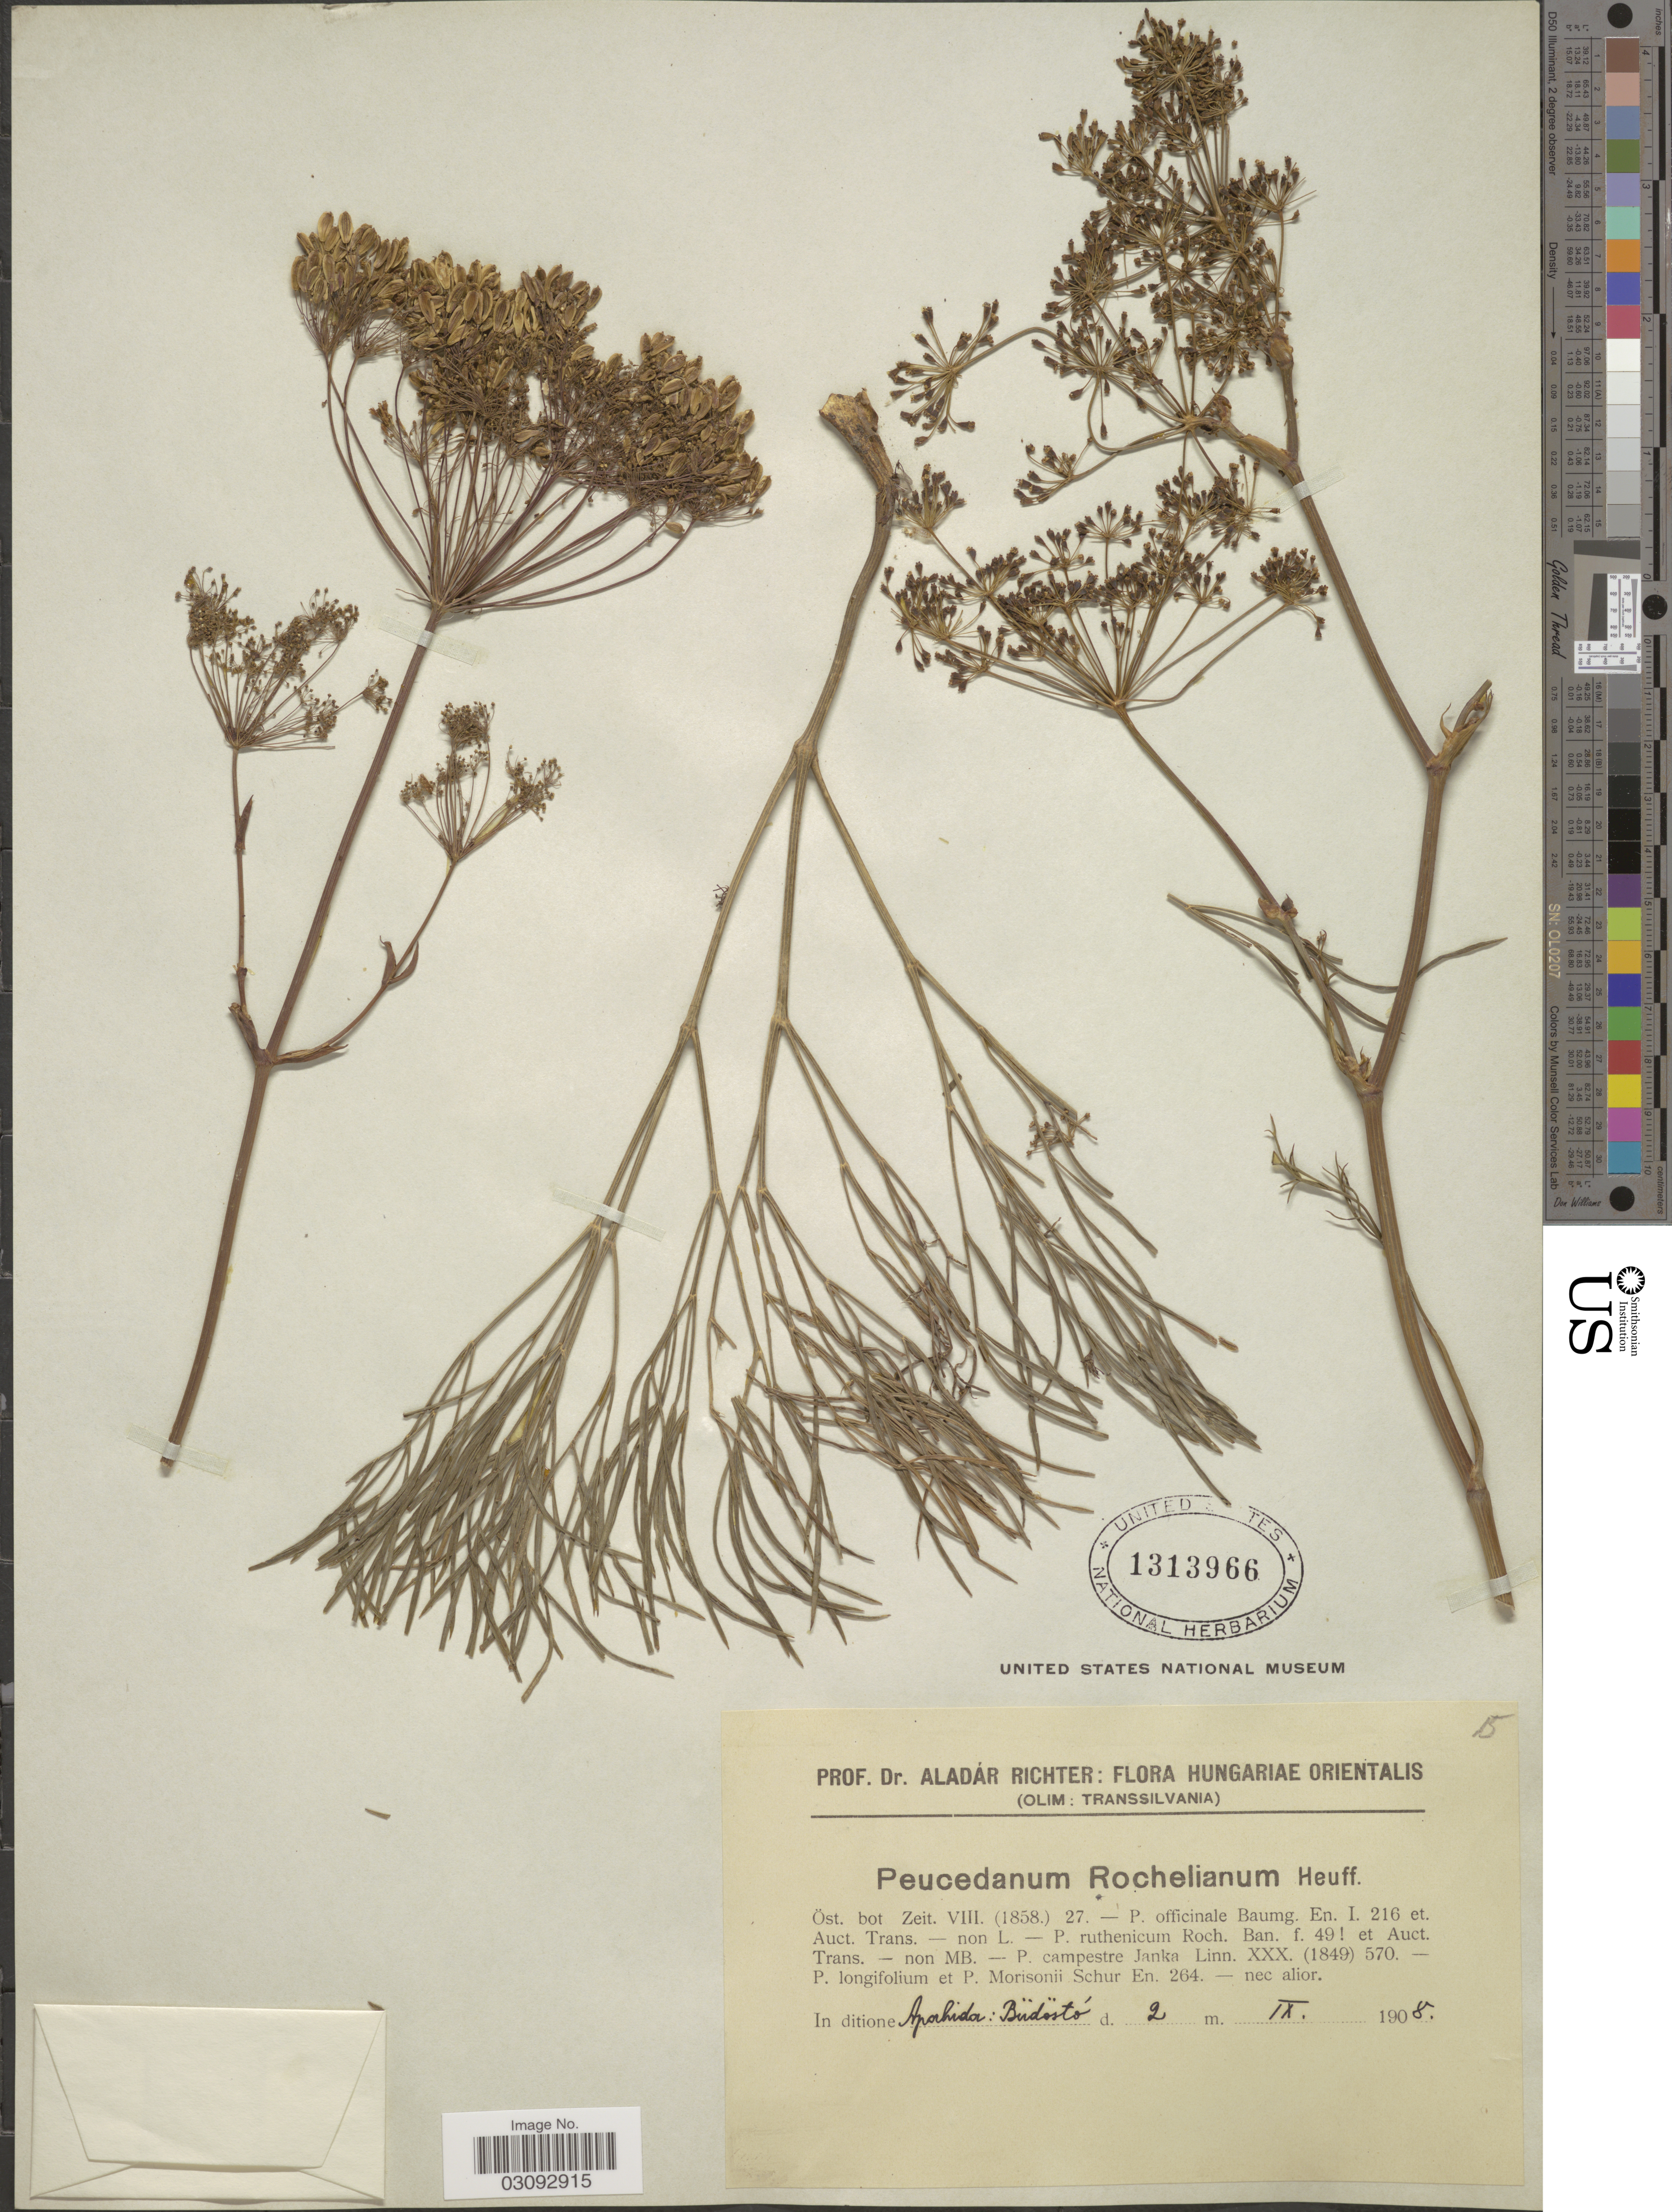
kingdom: Plantae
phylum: Tracheophyta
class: Magnoliopsida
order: Apiales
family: Apiaceae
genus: Peucedanum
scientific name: Peucedanum rochelianum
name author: Heuff.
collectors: V. A. Richter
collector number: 15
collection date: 1908-09-02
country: Hungary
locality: In ditione Apahida, Büdostó.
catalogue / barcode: US 1313966